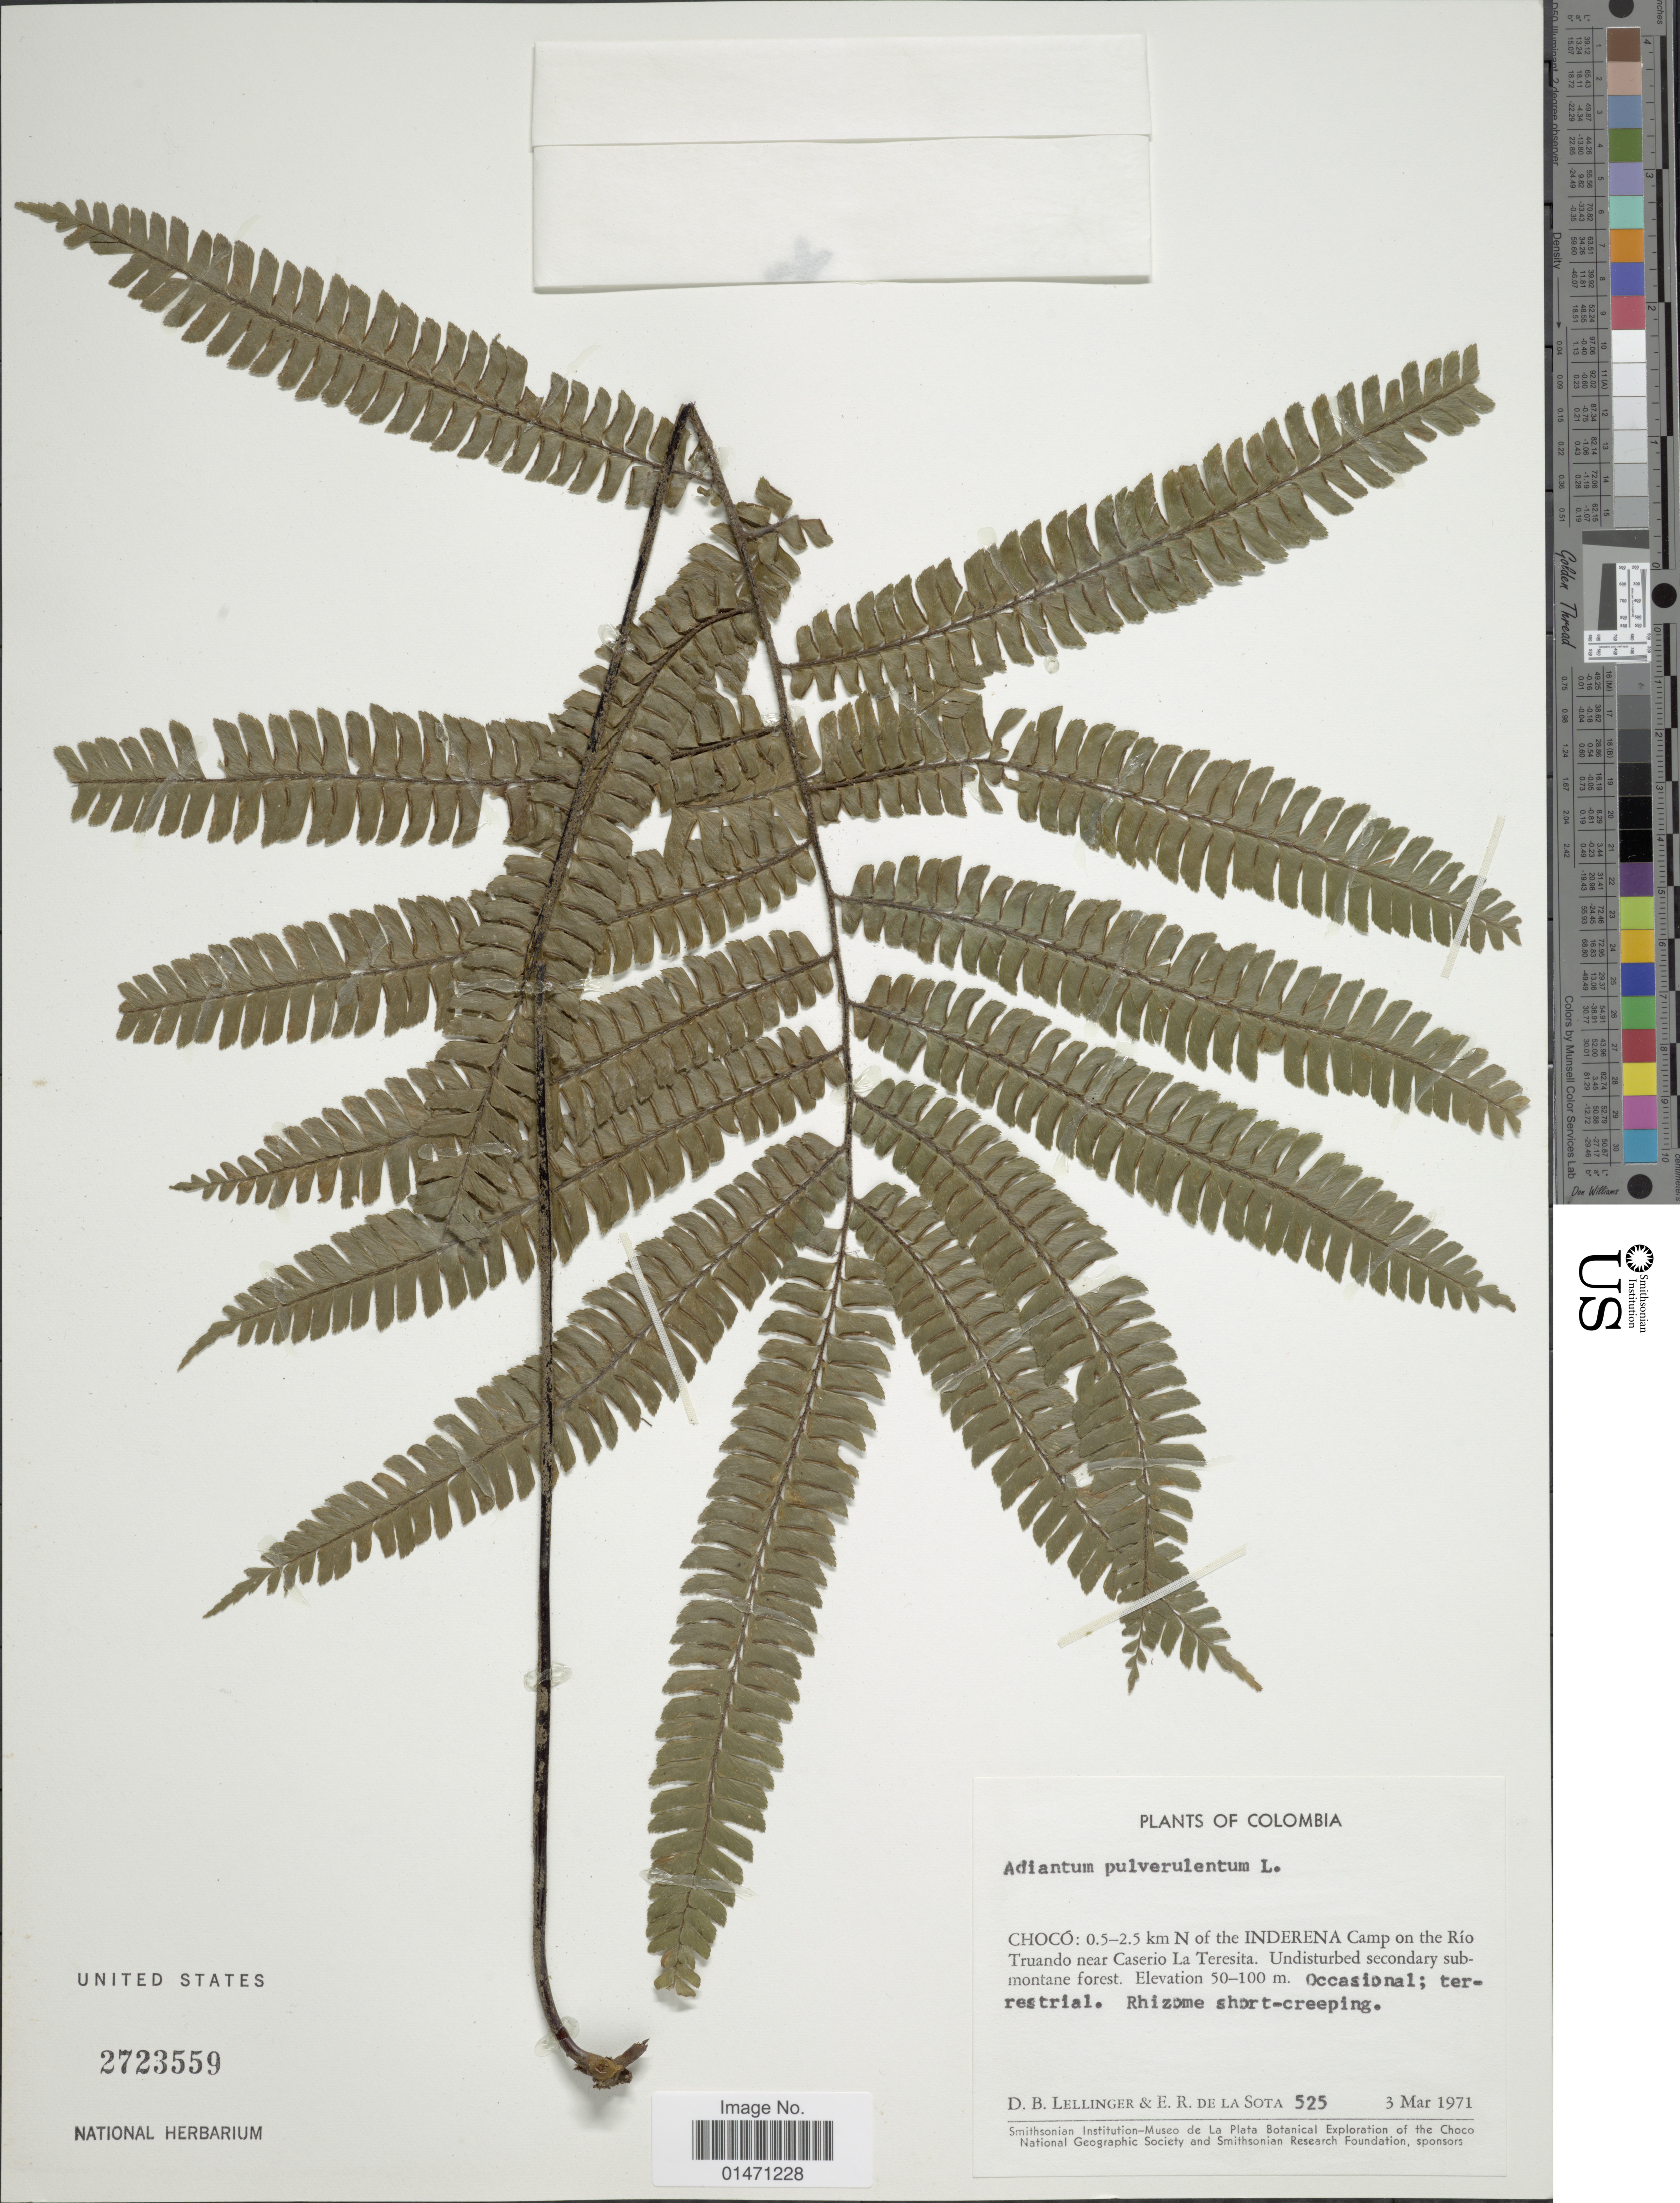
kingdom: Plantae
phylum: Tracheophyta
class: Polypodiopsida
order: Polypodiales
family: Pteridaceae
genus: Adiantum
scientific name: Adiantum pulverulentum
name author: L.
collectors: D. B. Lellinger & E. R. de la Sota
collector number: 525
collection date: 1971-03-03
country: Colombia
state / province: Chocó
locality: Chocó: 0.5-2.5km N of the Inderena camp on the Rio Truando near Caserio La Teresita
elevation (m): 50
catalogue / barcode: US 2723559